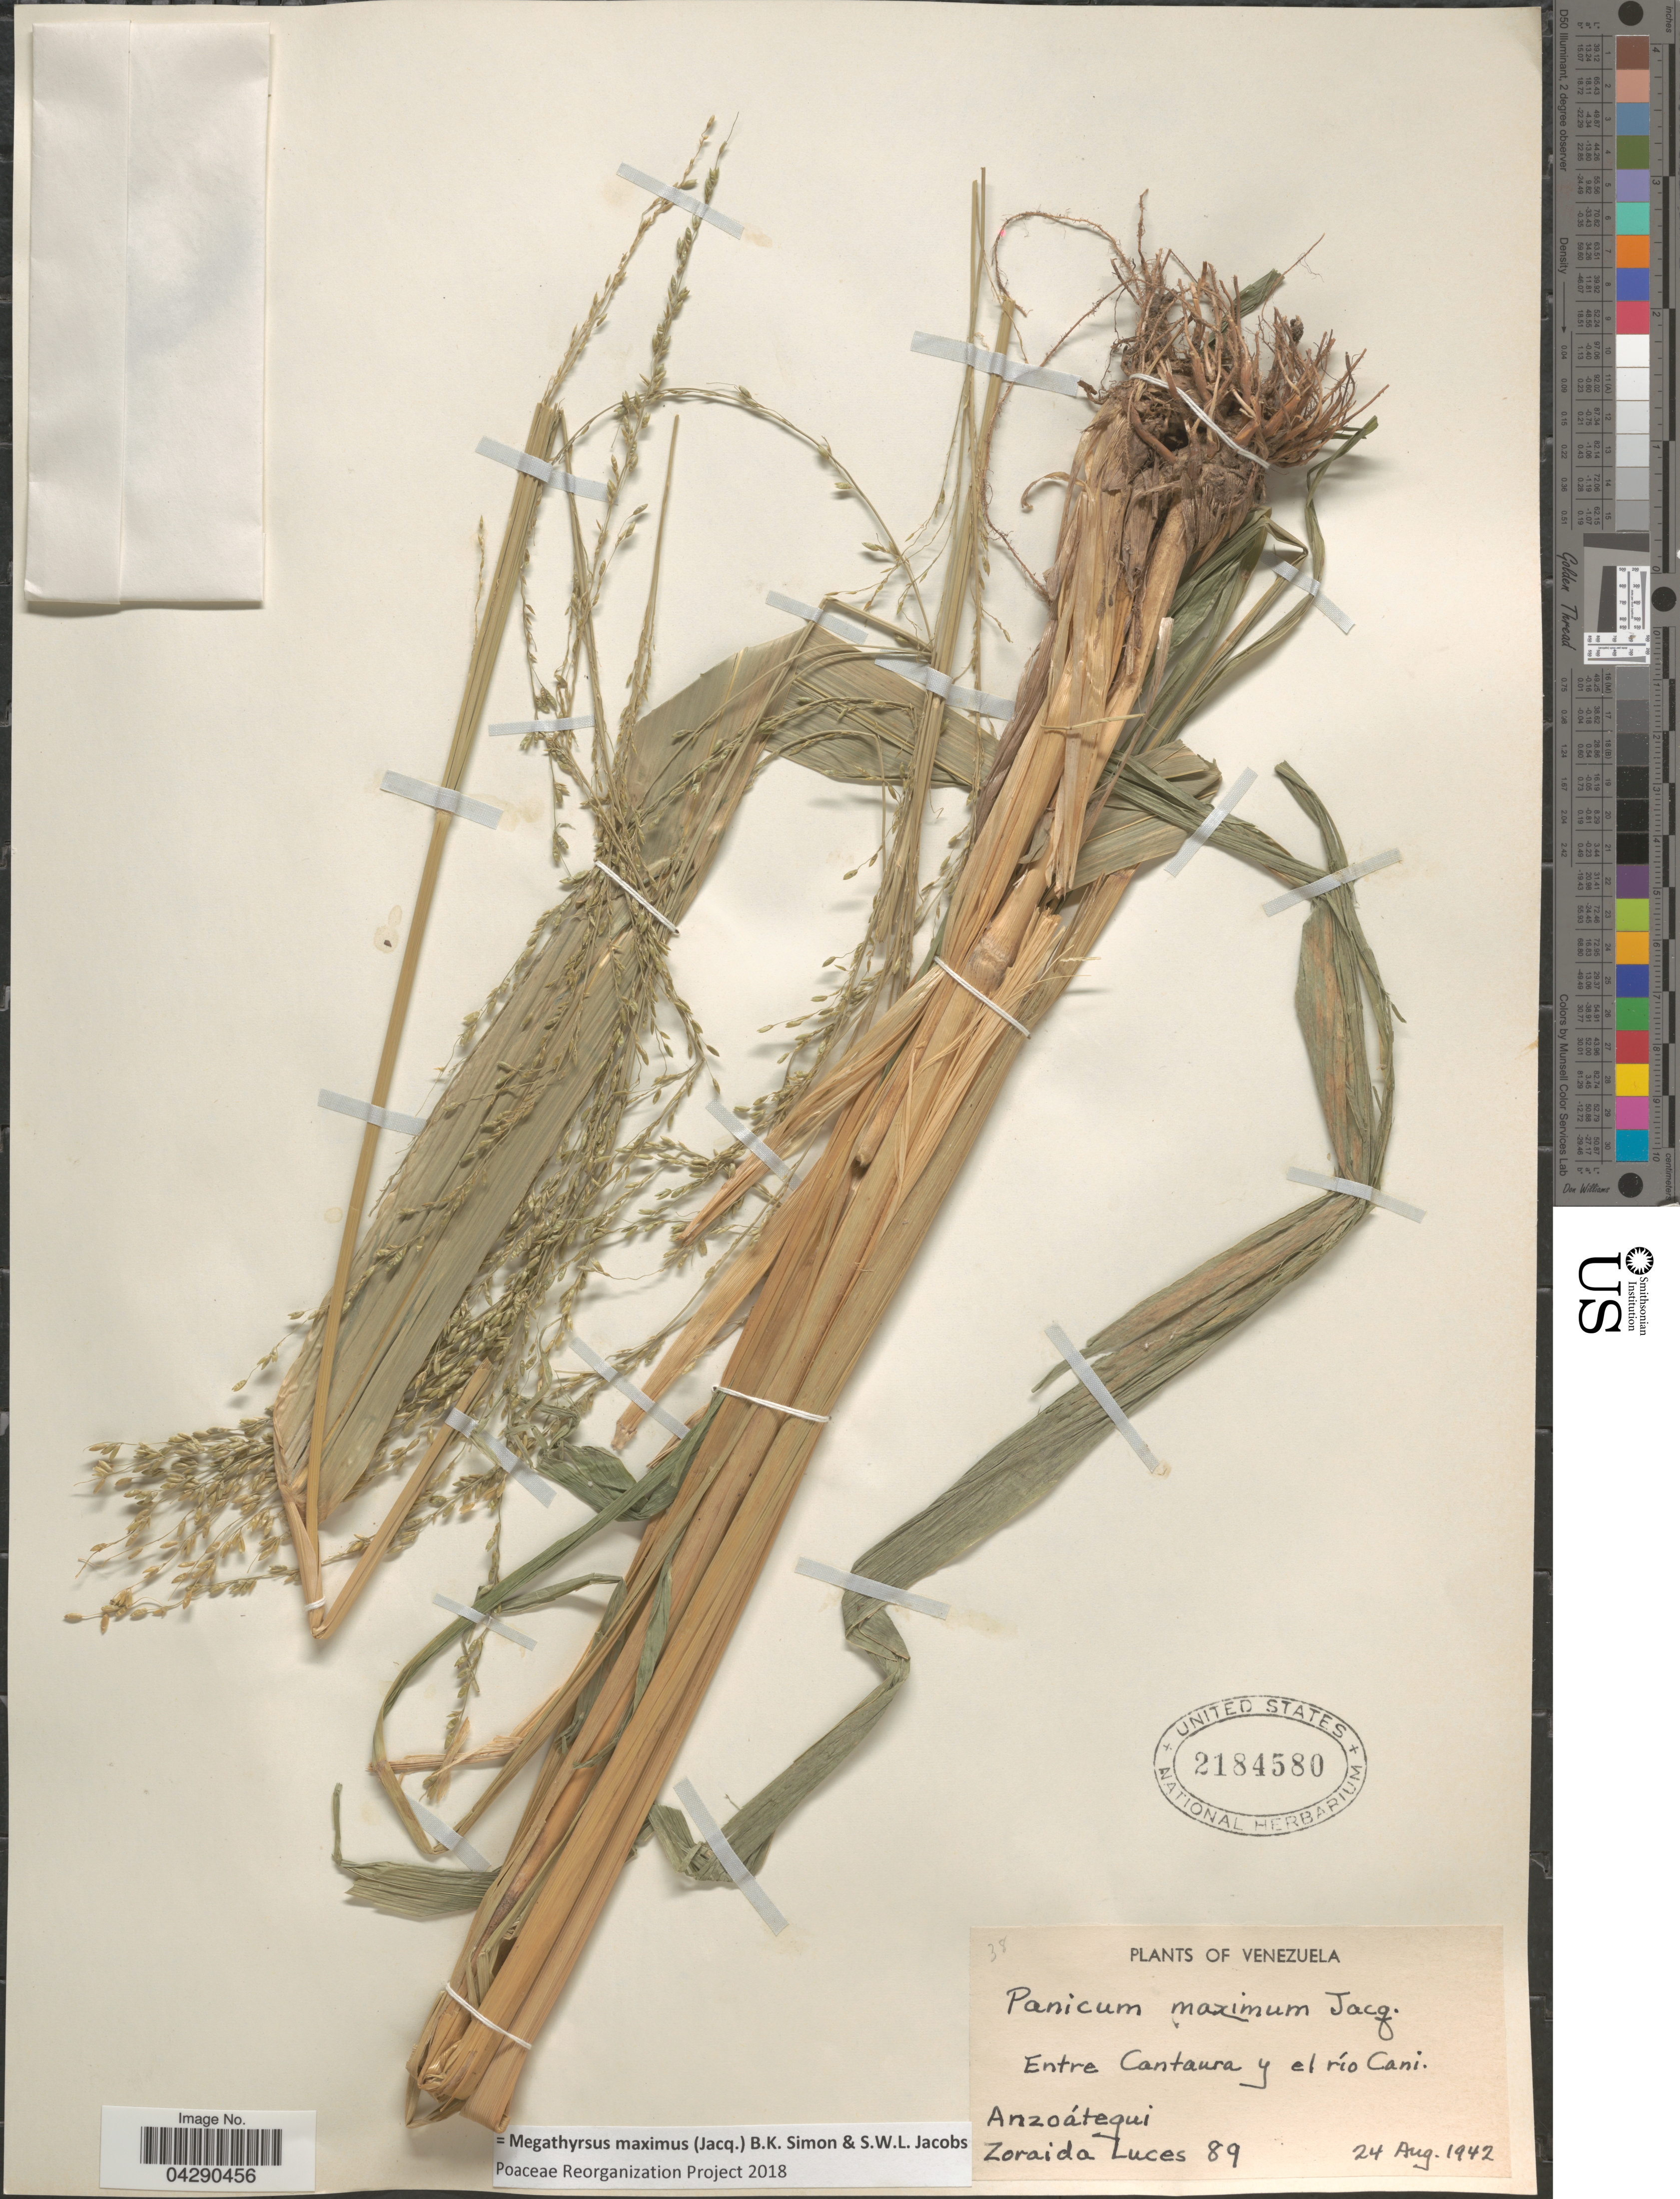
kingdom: Plantae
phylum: Tracheophyta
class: Liliopsida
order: Poales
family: Poaceae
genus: Megathyrsus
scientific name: Megathyrsus maximus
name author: (Jacq.) B.K. Simon & S.W.L. Jacobs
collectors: Z. Luces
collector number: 89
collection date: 1942-08-24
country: Venezuela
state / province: Anzoategui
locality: Entre Cantaura y el río Cani.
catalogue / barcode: US 2184580